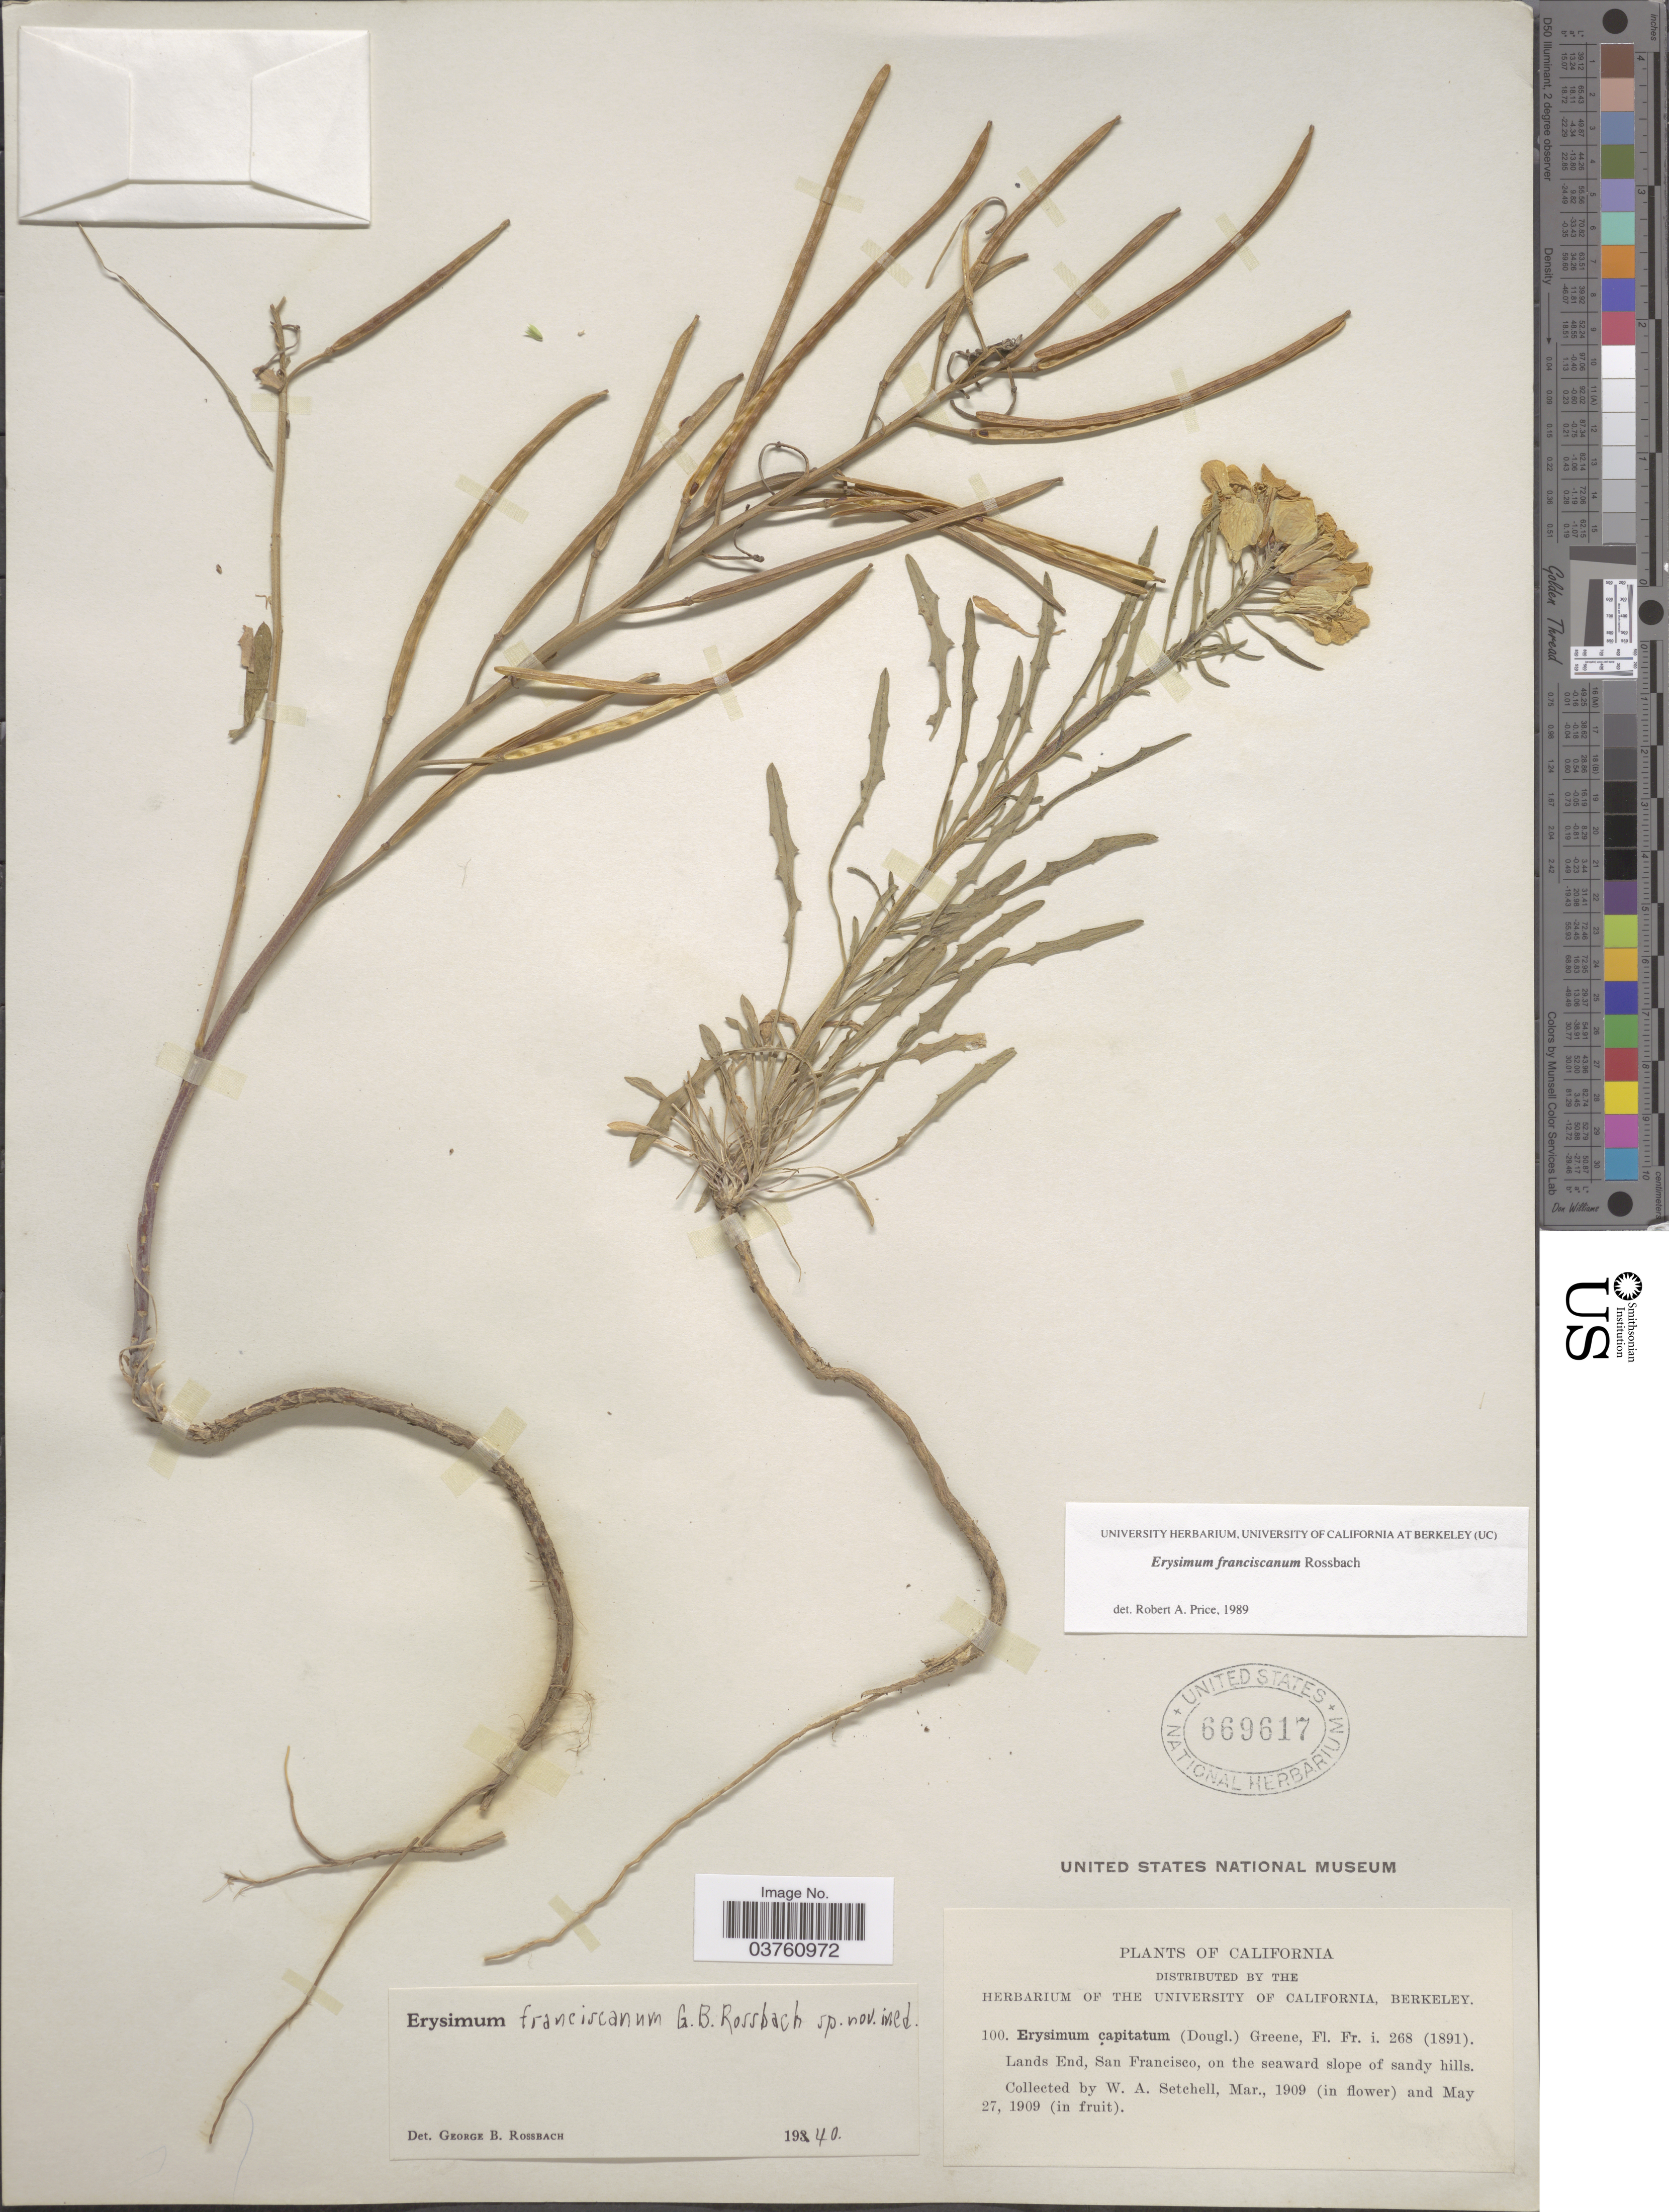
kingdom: Plantae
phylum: Tracheophyta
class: Magnoliopsida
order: Brassicales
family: Brassicaceae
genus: Erysimum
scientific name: Erysimum franciscanum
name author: Rossbach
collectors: W. Setchell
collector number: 100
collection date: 1909-03/1909-05-27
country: United States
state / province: California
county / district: San Francisco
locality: Lands End, San Francisco, on the seaward slope of sandy hills.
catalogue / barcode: US 669617